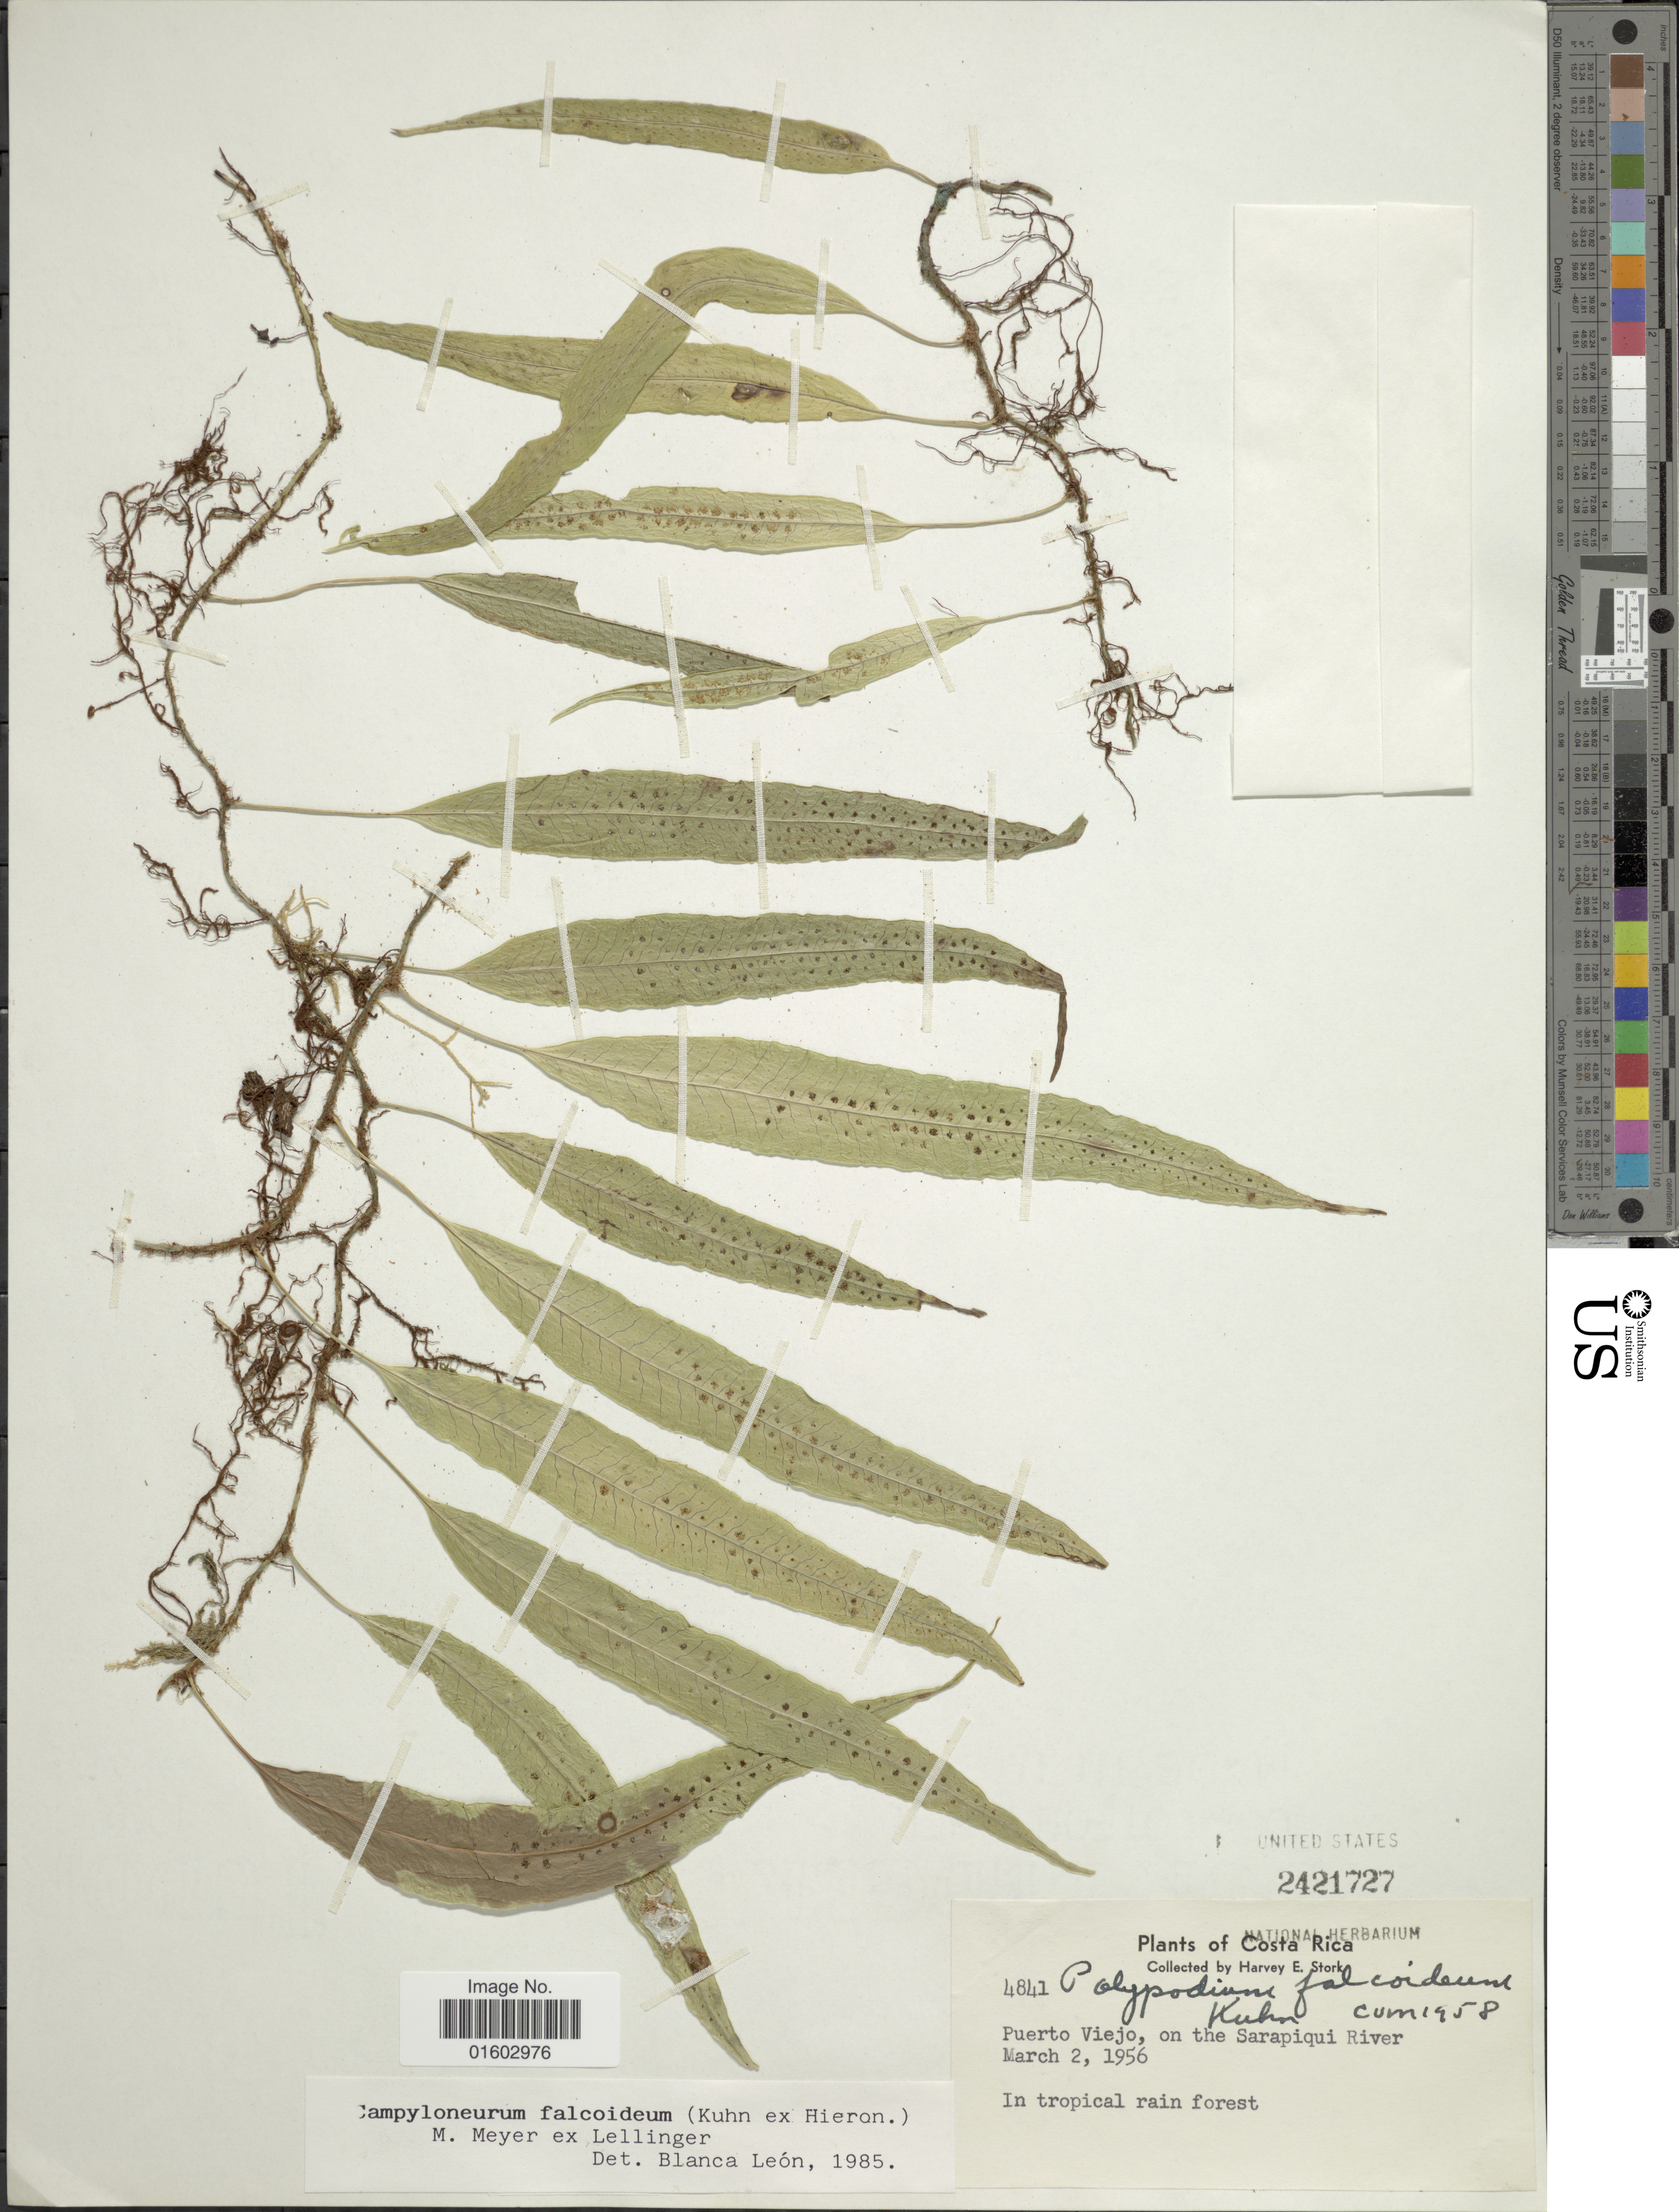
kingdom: Plantae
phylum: Tracheophyta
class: Polypodiopsida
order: Polypodiales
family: Polypodiaceae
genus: Campyloneurum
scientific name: Campyloneurum falcoideum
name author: (Kuhn ex Hieron.) M. Mey. ex Lellinger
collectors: H. E. Stork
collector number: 4841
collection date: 1956-03-02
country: Costa Rica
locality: Puerto Viejo, on the Sarapiqui River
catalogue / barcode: US 2421727